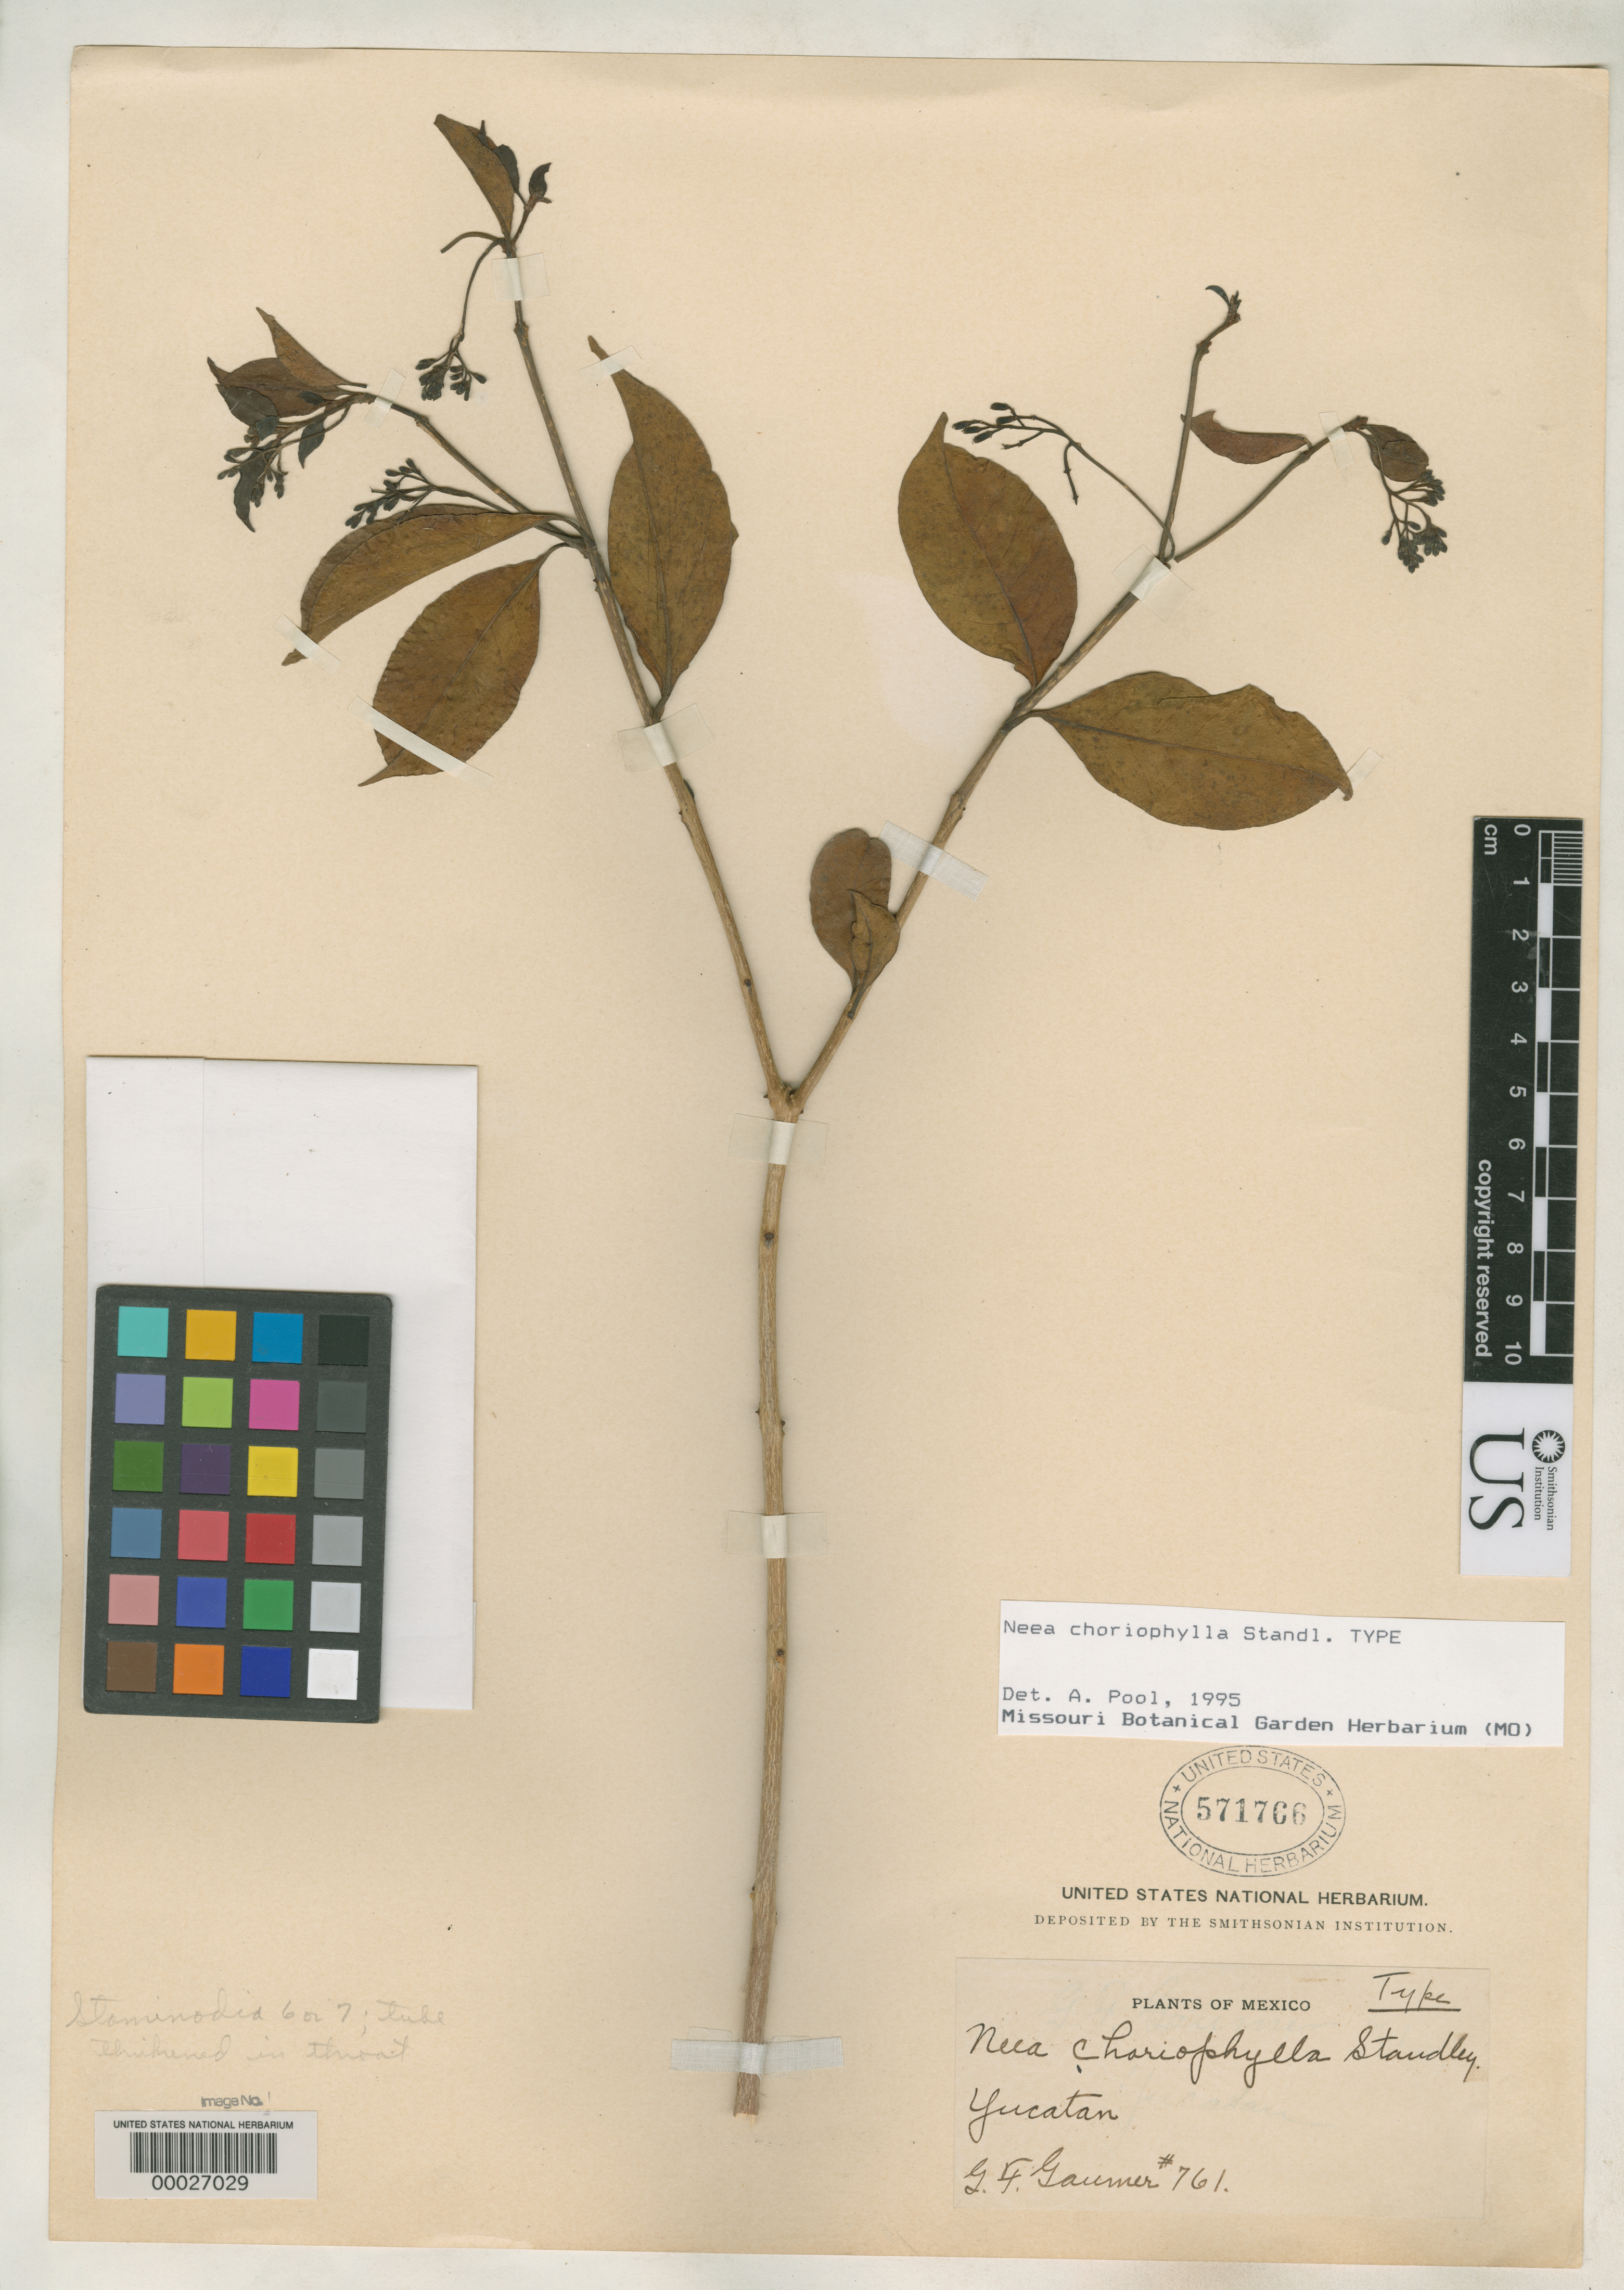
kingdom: Plantae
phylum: Tracheophyta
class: Magnoliopsida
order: Caryophyllales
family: Nyctaginaceae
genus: Neea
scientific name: Neea choriophylla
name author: Standl.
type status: Holotype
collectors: G. F. Gaumer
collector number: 761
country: Mexico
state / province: Yucatán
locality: Yucatan.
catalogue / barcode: US 571766